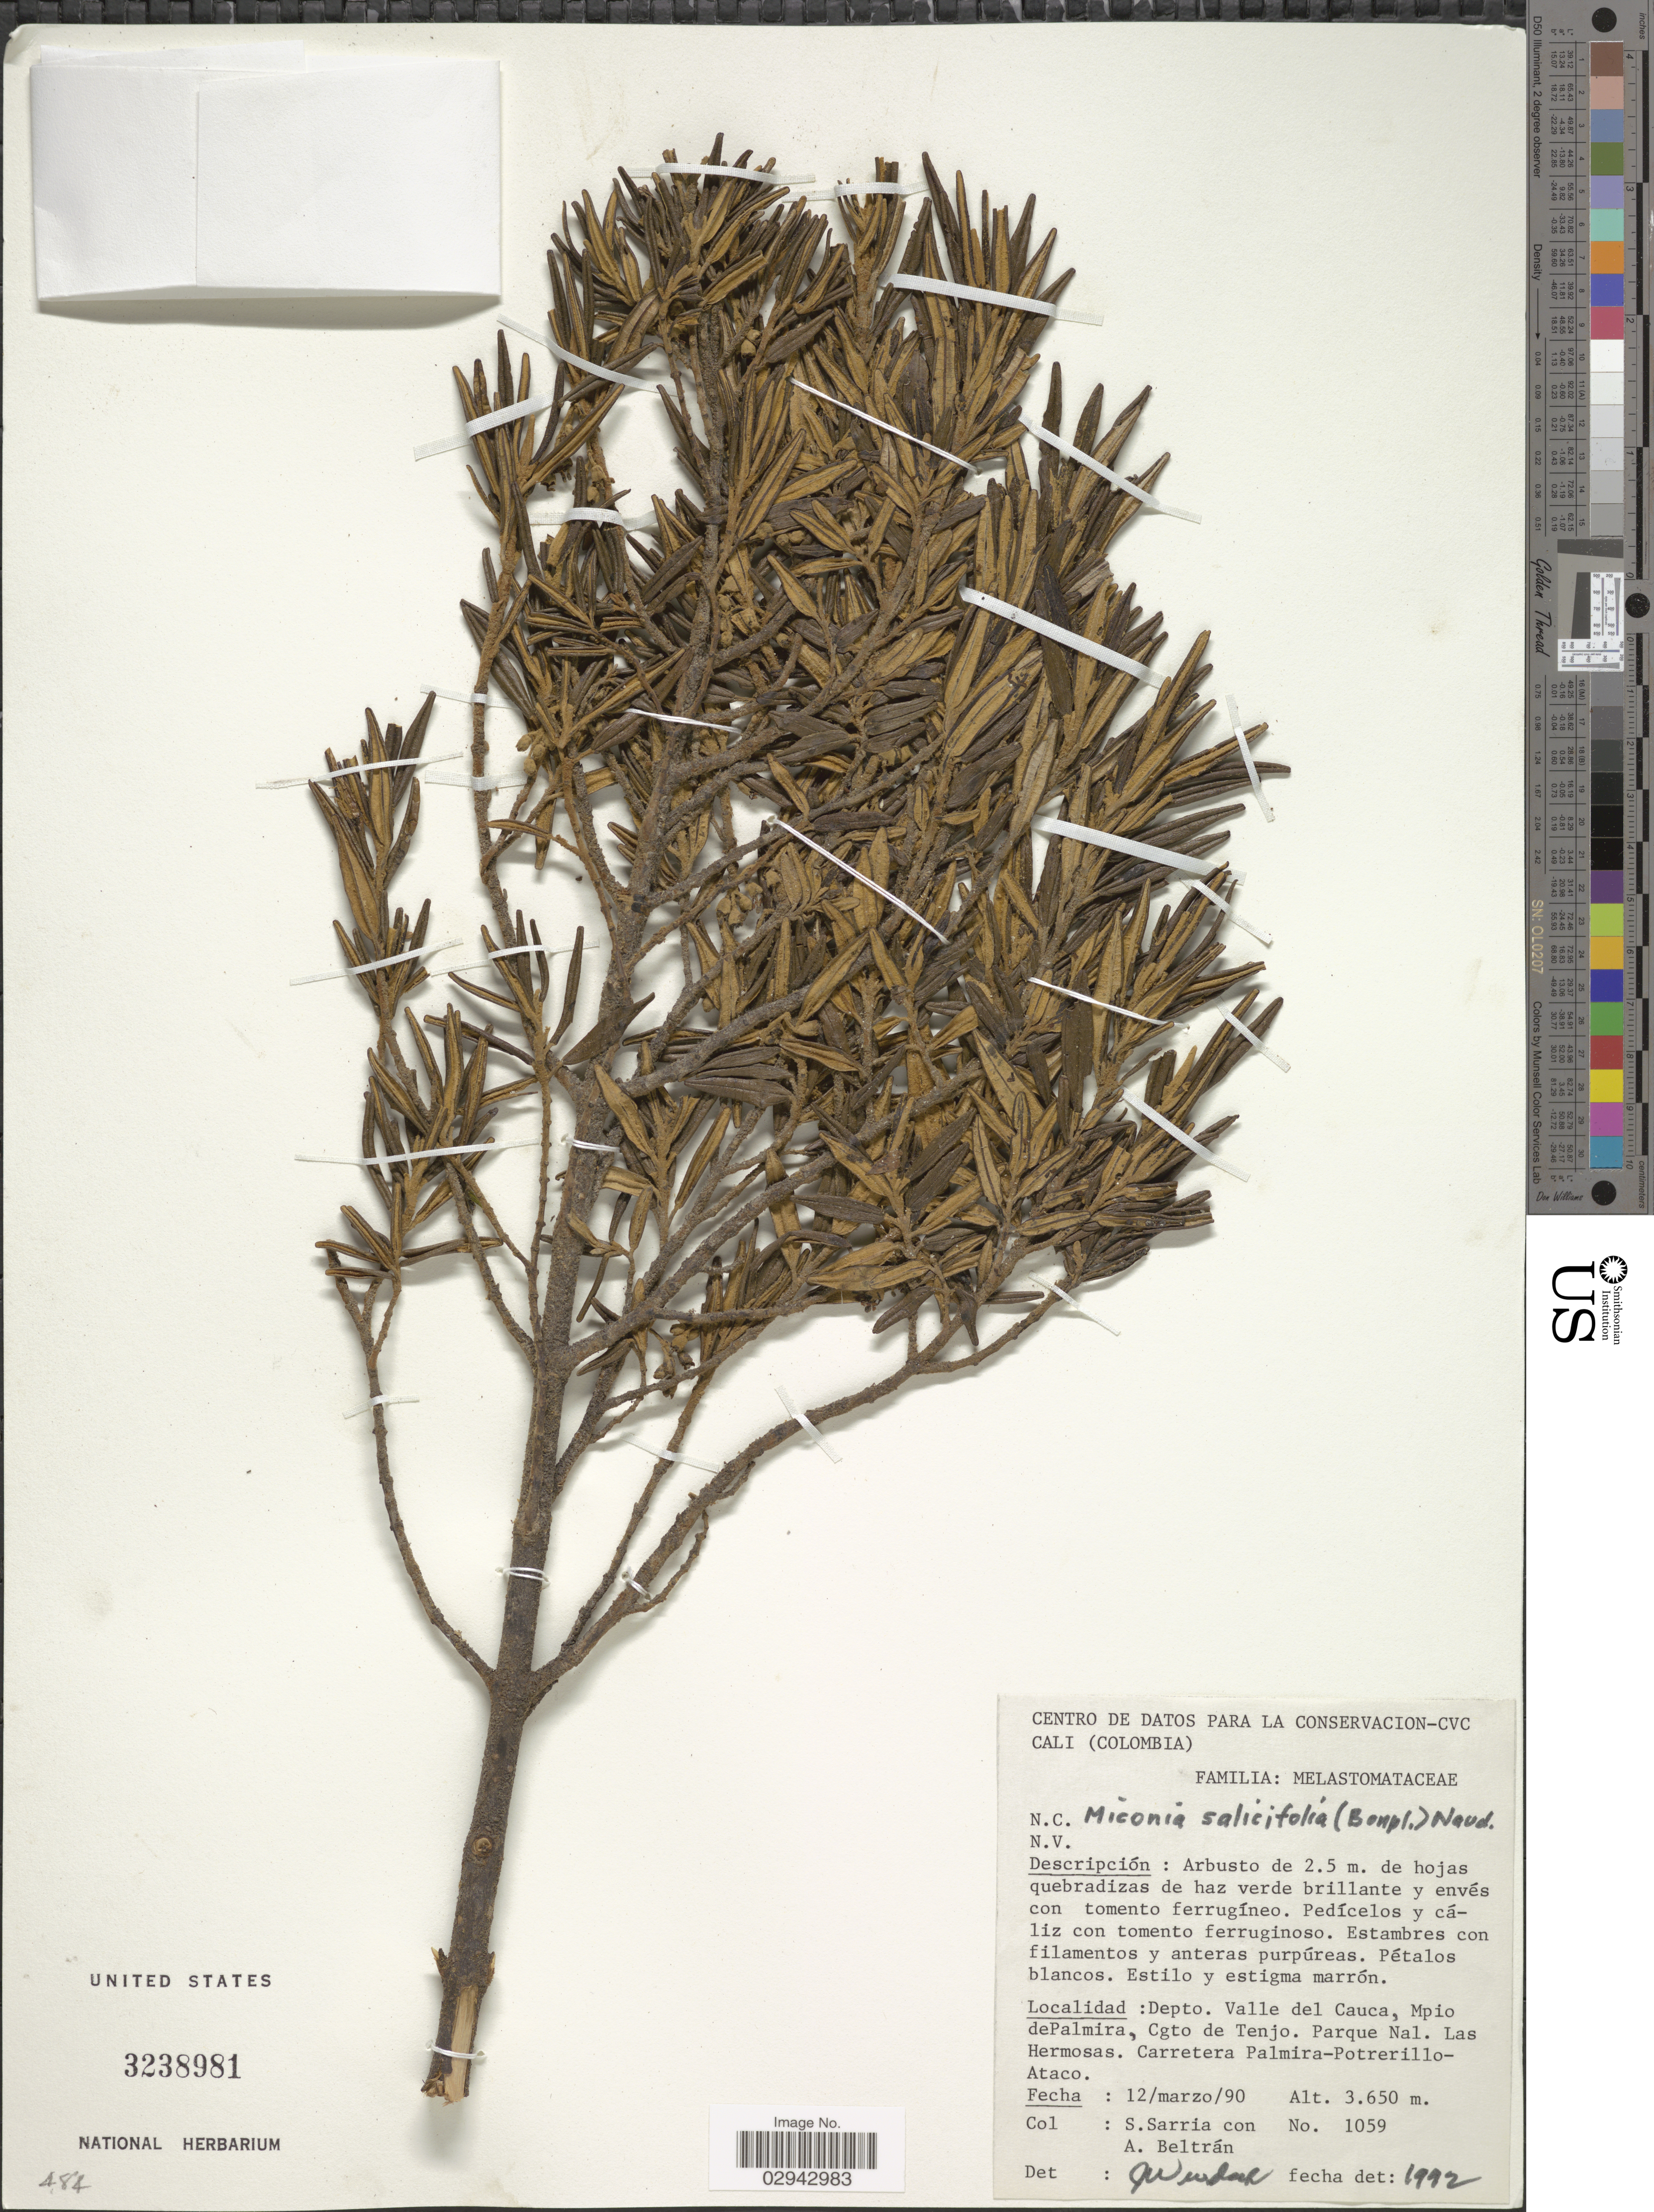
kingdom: Plantae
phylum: Tracheophyta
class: Magnoliopsida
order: Myrtales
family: Melastomataceae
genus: Miconia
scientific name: Miconia salicifolia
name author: (Bonpl.) Naudin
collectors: S. Sarria & A. Beltran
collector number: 1059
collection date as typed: Transcribed d/m/y: 12/3/90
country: Colombia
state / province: Valle del Cauca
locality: Depto. Valle del Cauca, Mpio dePalmira, Cgto de Tenjo. Parque Nal. Las Hermosas. Carretera Palmira-Potrerillo-Ataco.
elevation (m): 3650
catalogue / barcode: US 3238981